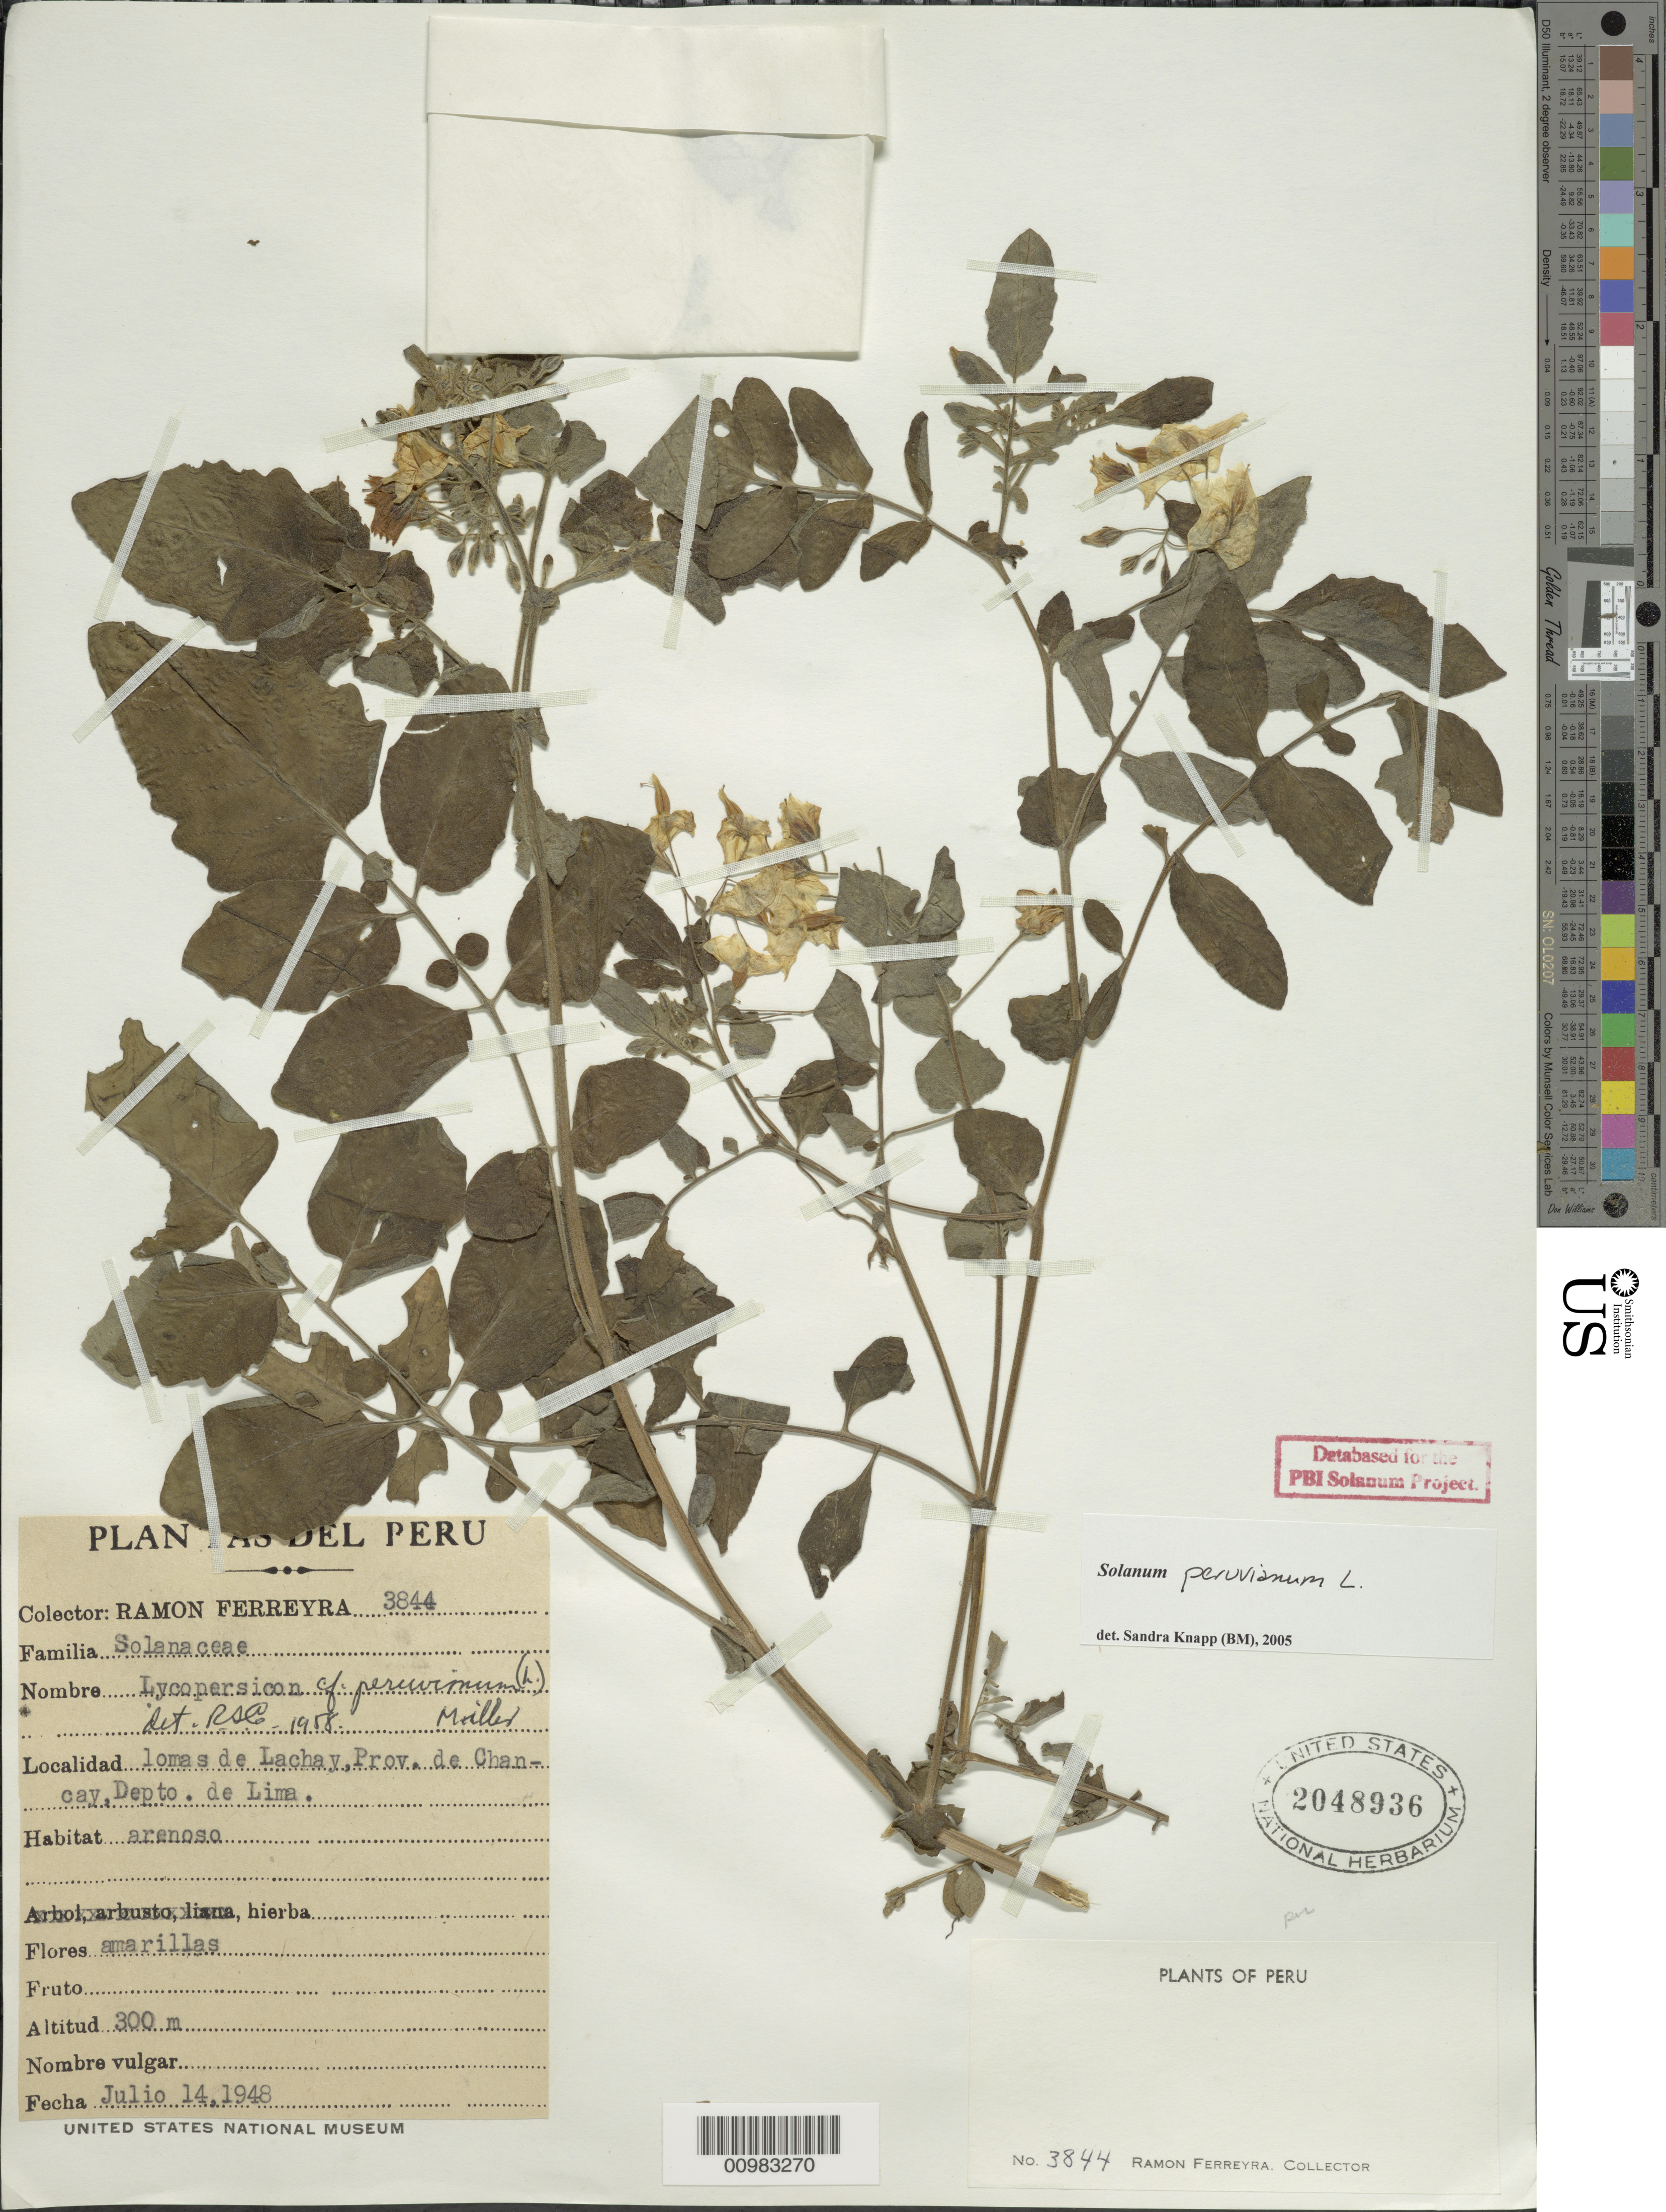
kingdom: Plantae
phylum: Tracheophyta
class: Magnoliopsida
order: Solanales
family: Solanaceae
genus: Solanum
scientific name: Solanum peruvianum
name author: L.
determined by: Peralta, Iris E.; Knapp, S. D.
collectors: R. A. Ferreyra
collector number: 3844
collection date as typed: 14 Jul 1948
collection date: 1948-07-14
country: Peru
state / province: Lima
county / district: Huaral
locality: lomas de Lachay. Chancay.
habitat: arenoso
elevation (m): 300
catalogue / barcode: US 2048936